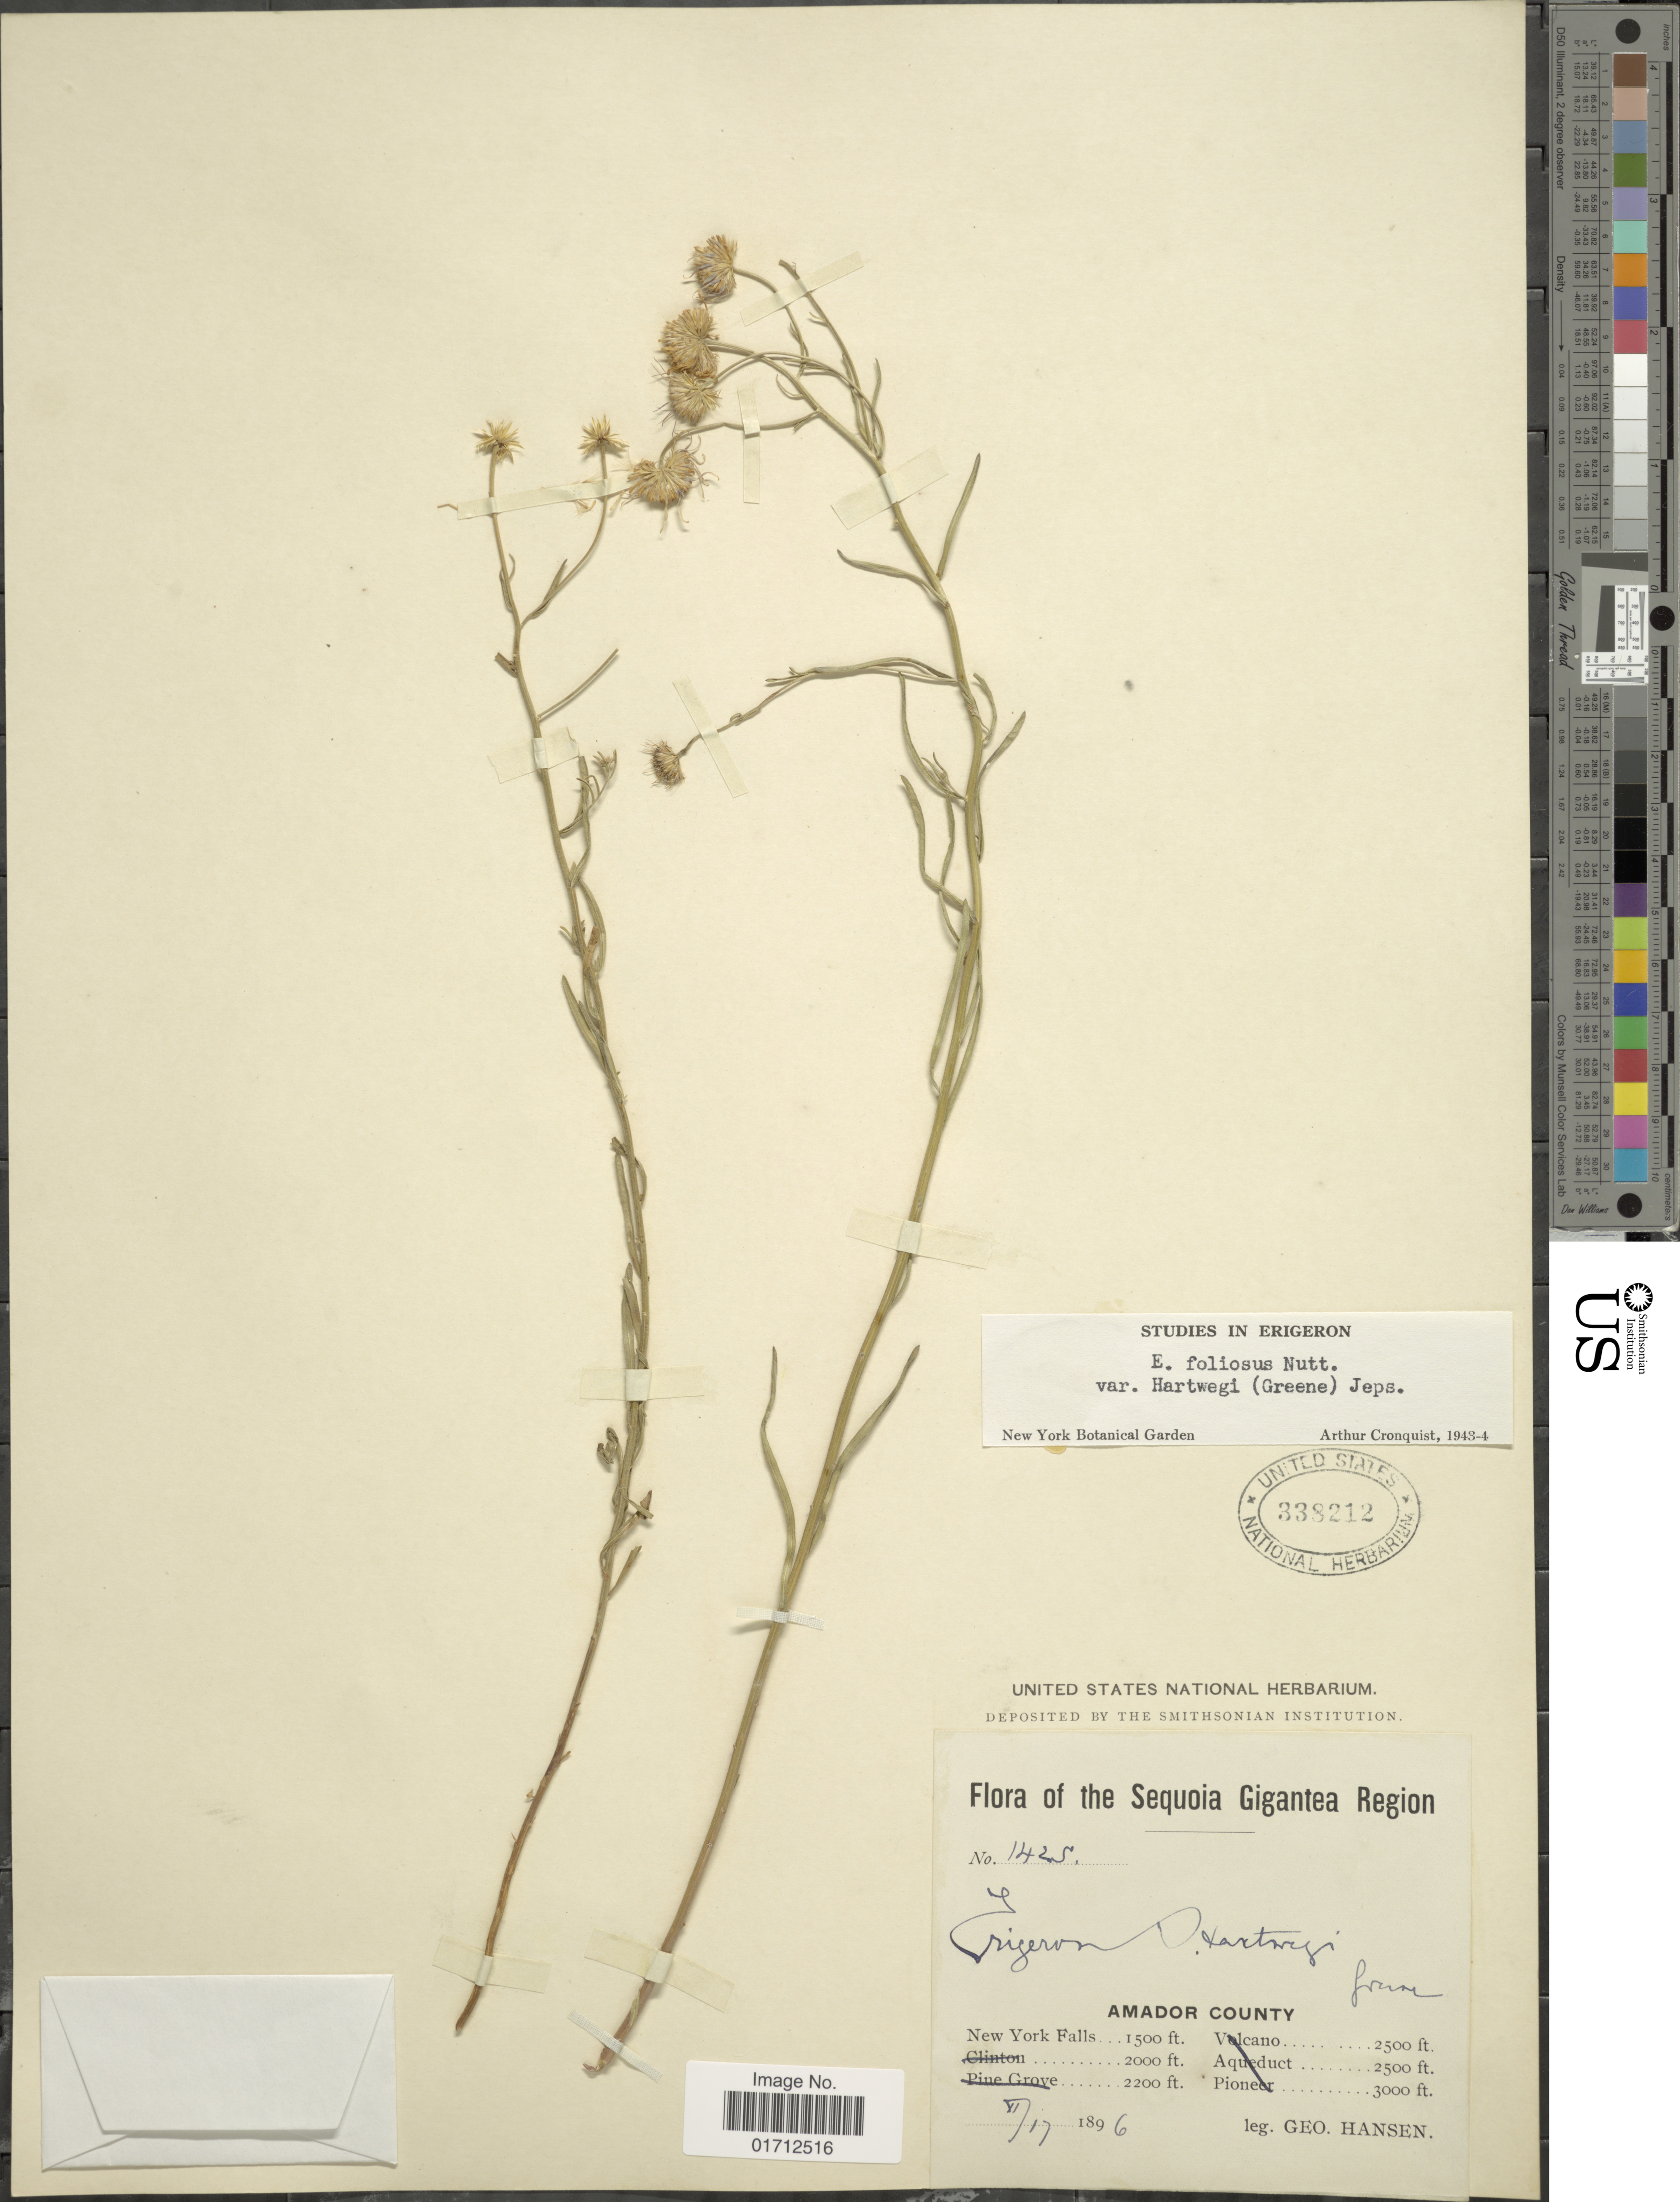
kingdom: Plantae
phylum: Tracheophyta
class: Magnoliopsida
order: Asterales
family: Asteraceae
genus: Erigeron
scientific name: Erigeron foliosus var. hartwegii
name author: (Greene) Jeps.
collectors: G. Hansen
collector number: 1425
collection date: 1896-11-17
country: United States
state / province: New York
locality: The Sequoia Gigantea Region, Amador County, New York Falls.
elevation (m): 457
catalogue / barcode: US 338212